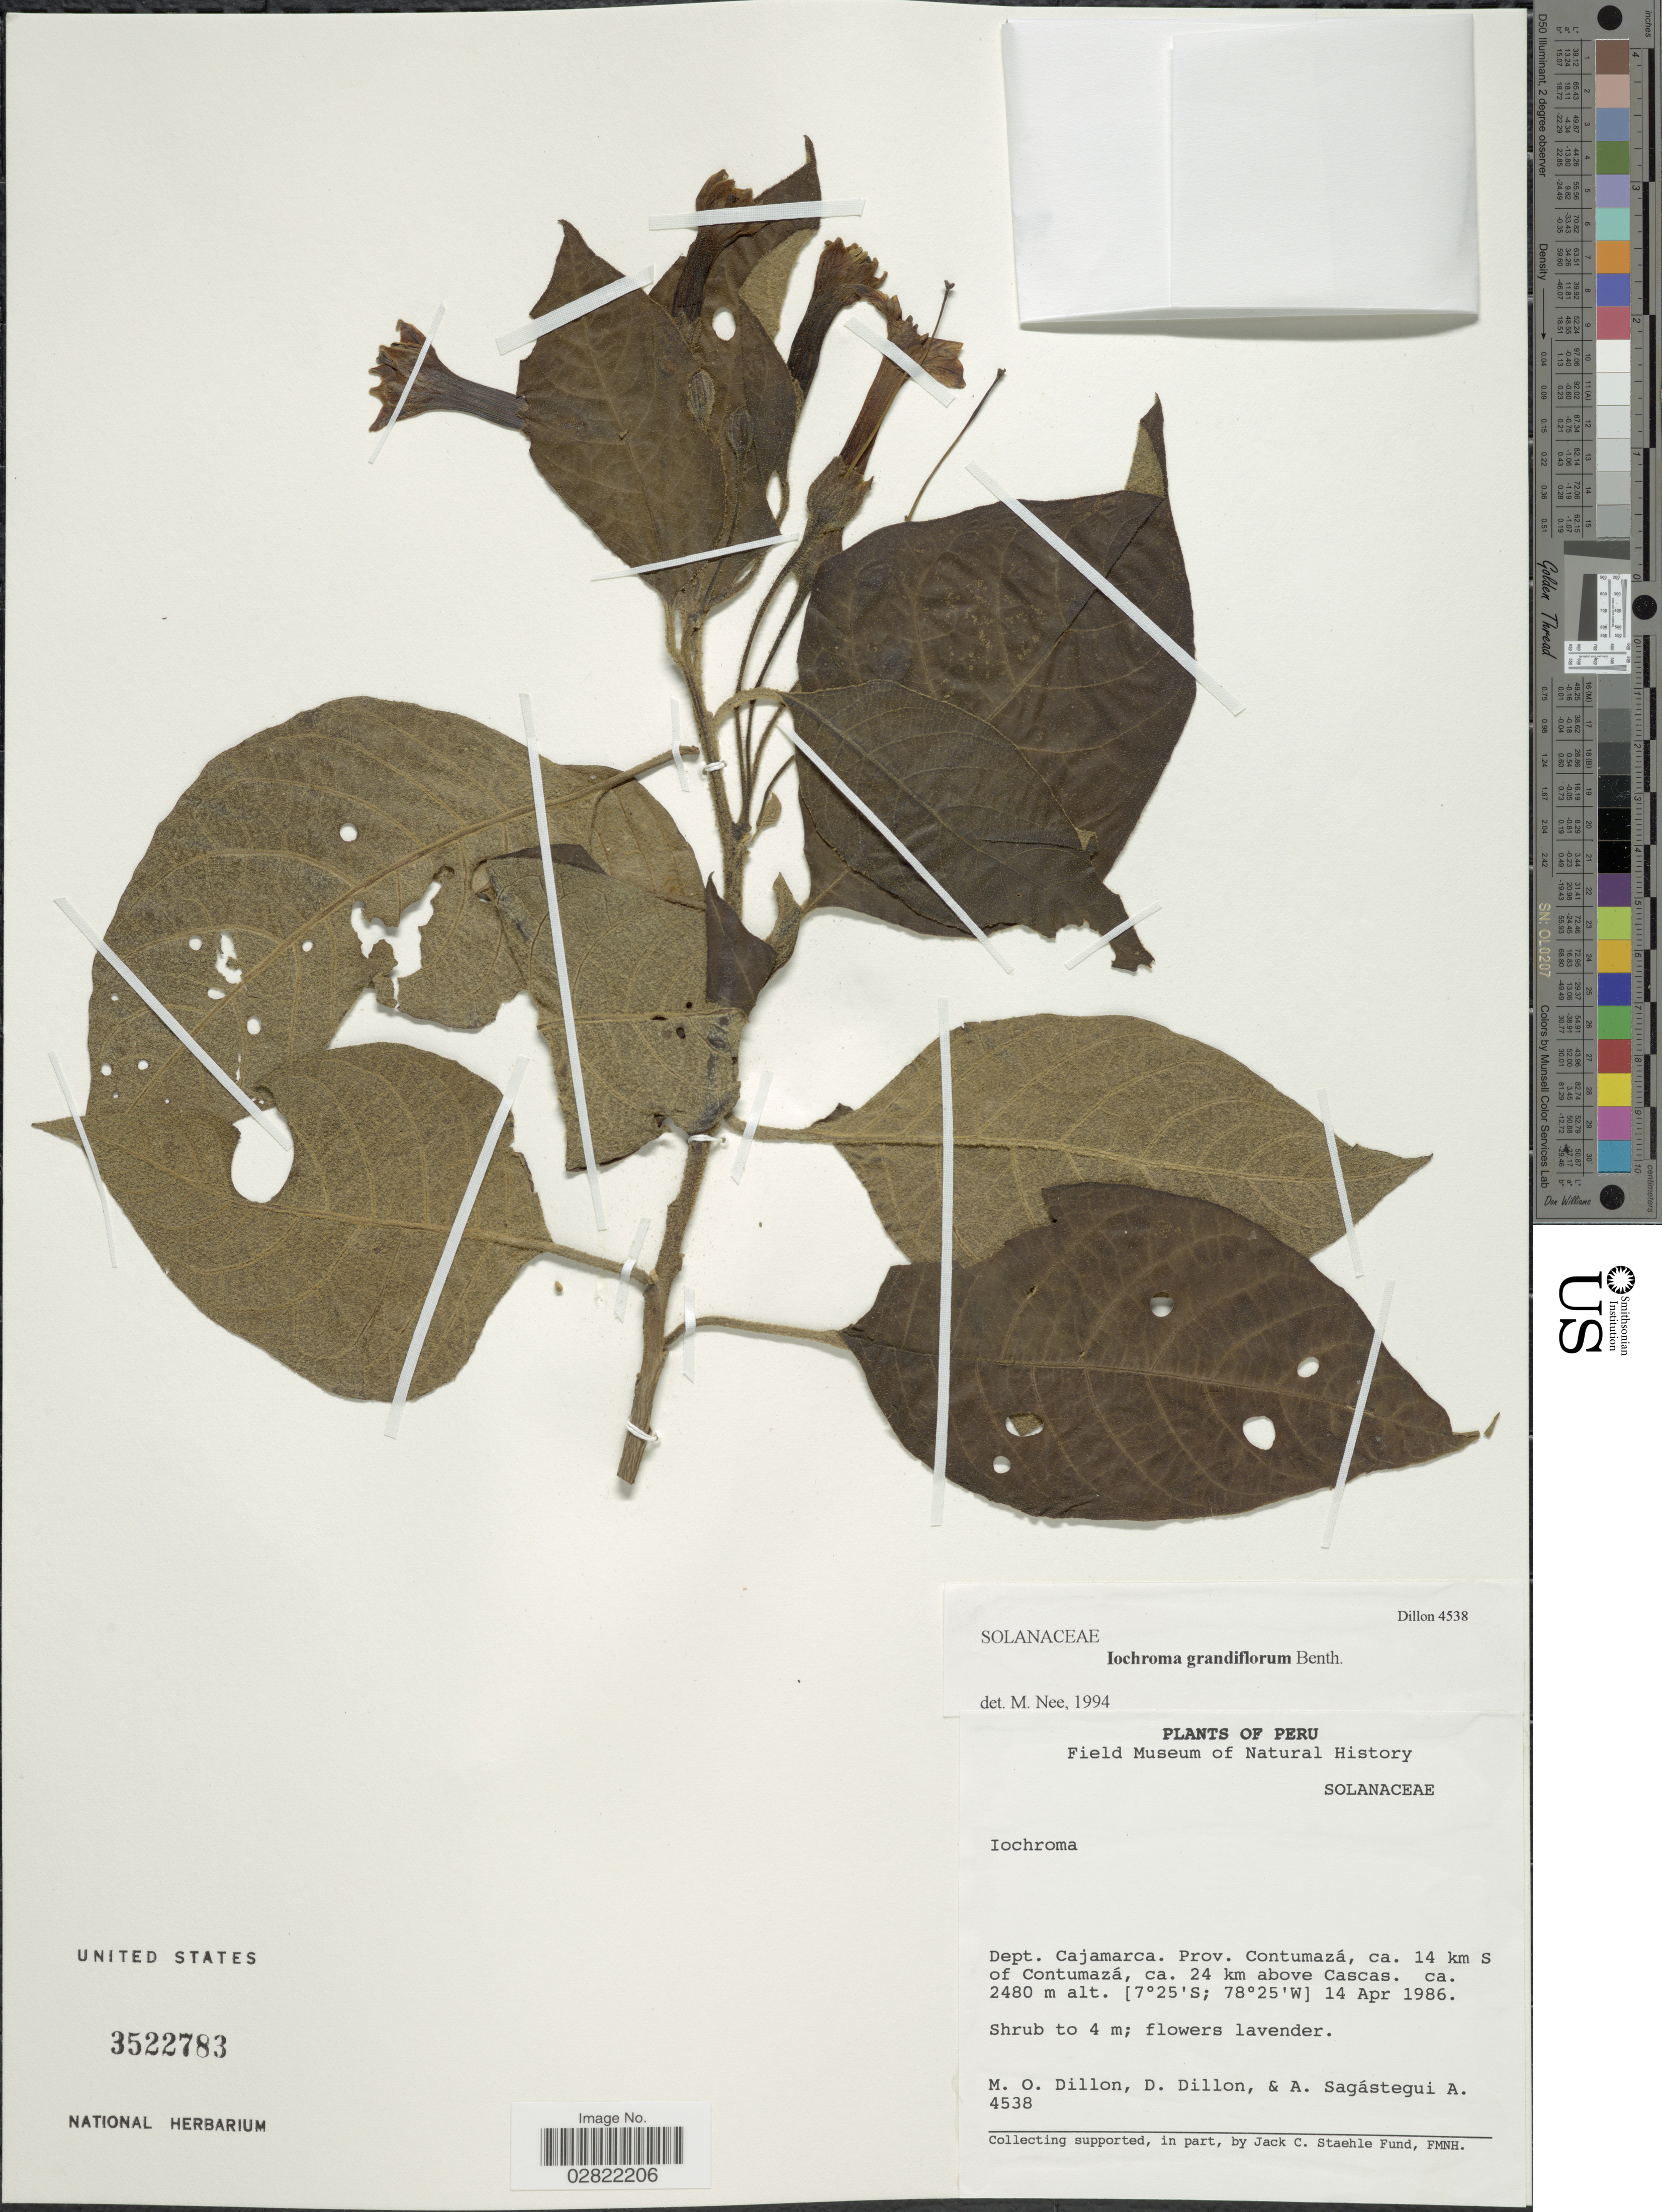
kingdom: Plantae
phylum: Tracheophyta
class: Magnoliopsida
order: Solanales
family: Solanaceae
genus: Iochroma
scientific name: Iochroma grandiflorum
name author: Benth.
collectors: M. O. Dillon, D. Dillon & A. Sagástegui A.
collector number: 4538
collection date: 1986-04-14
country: Peru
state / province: Cajamarca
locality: Dept. Cajamarca, Prov. Contumazá, ca. 14 km S of Contumazá, ca. 24 km above Cascas.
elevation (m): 2480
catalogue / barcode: US 3522783